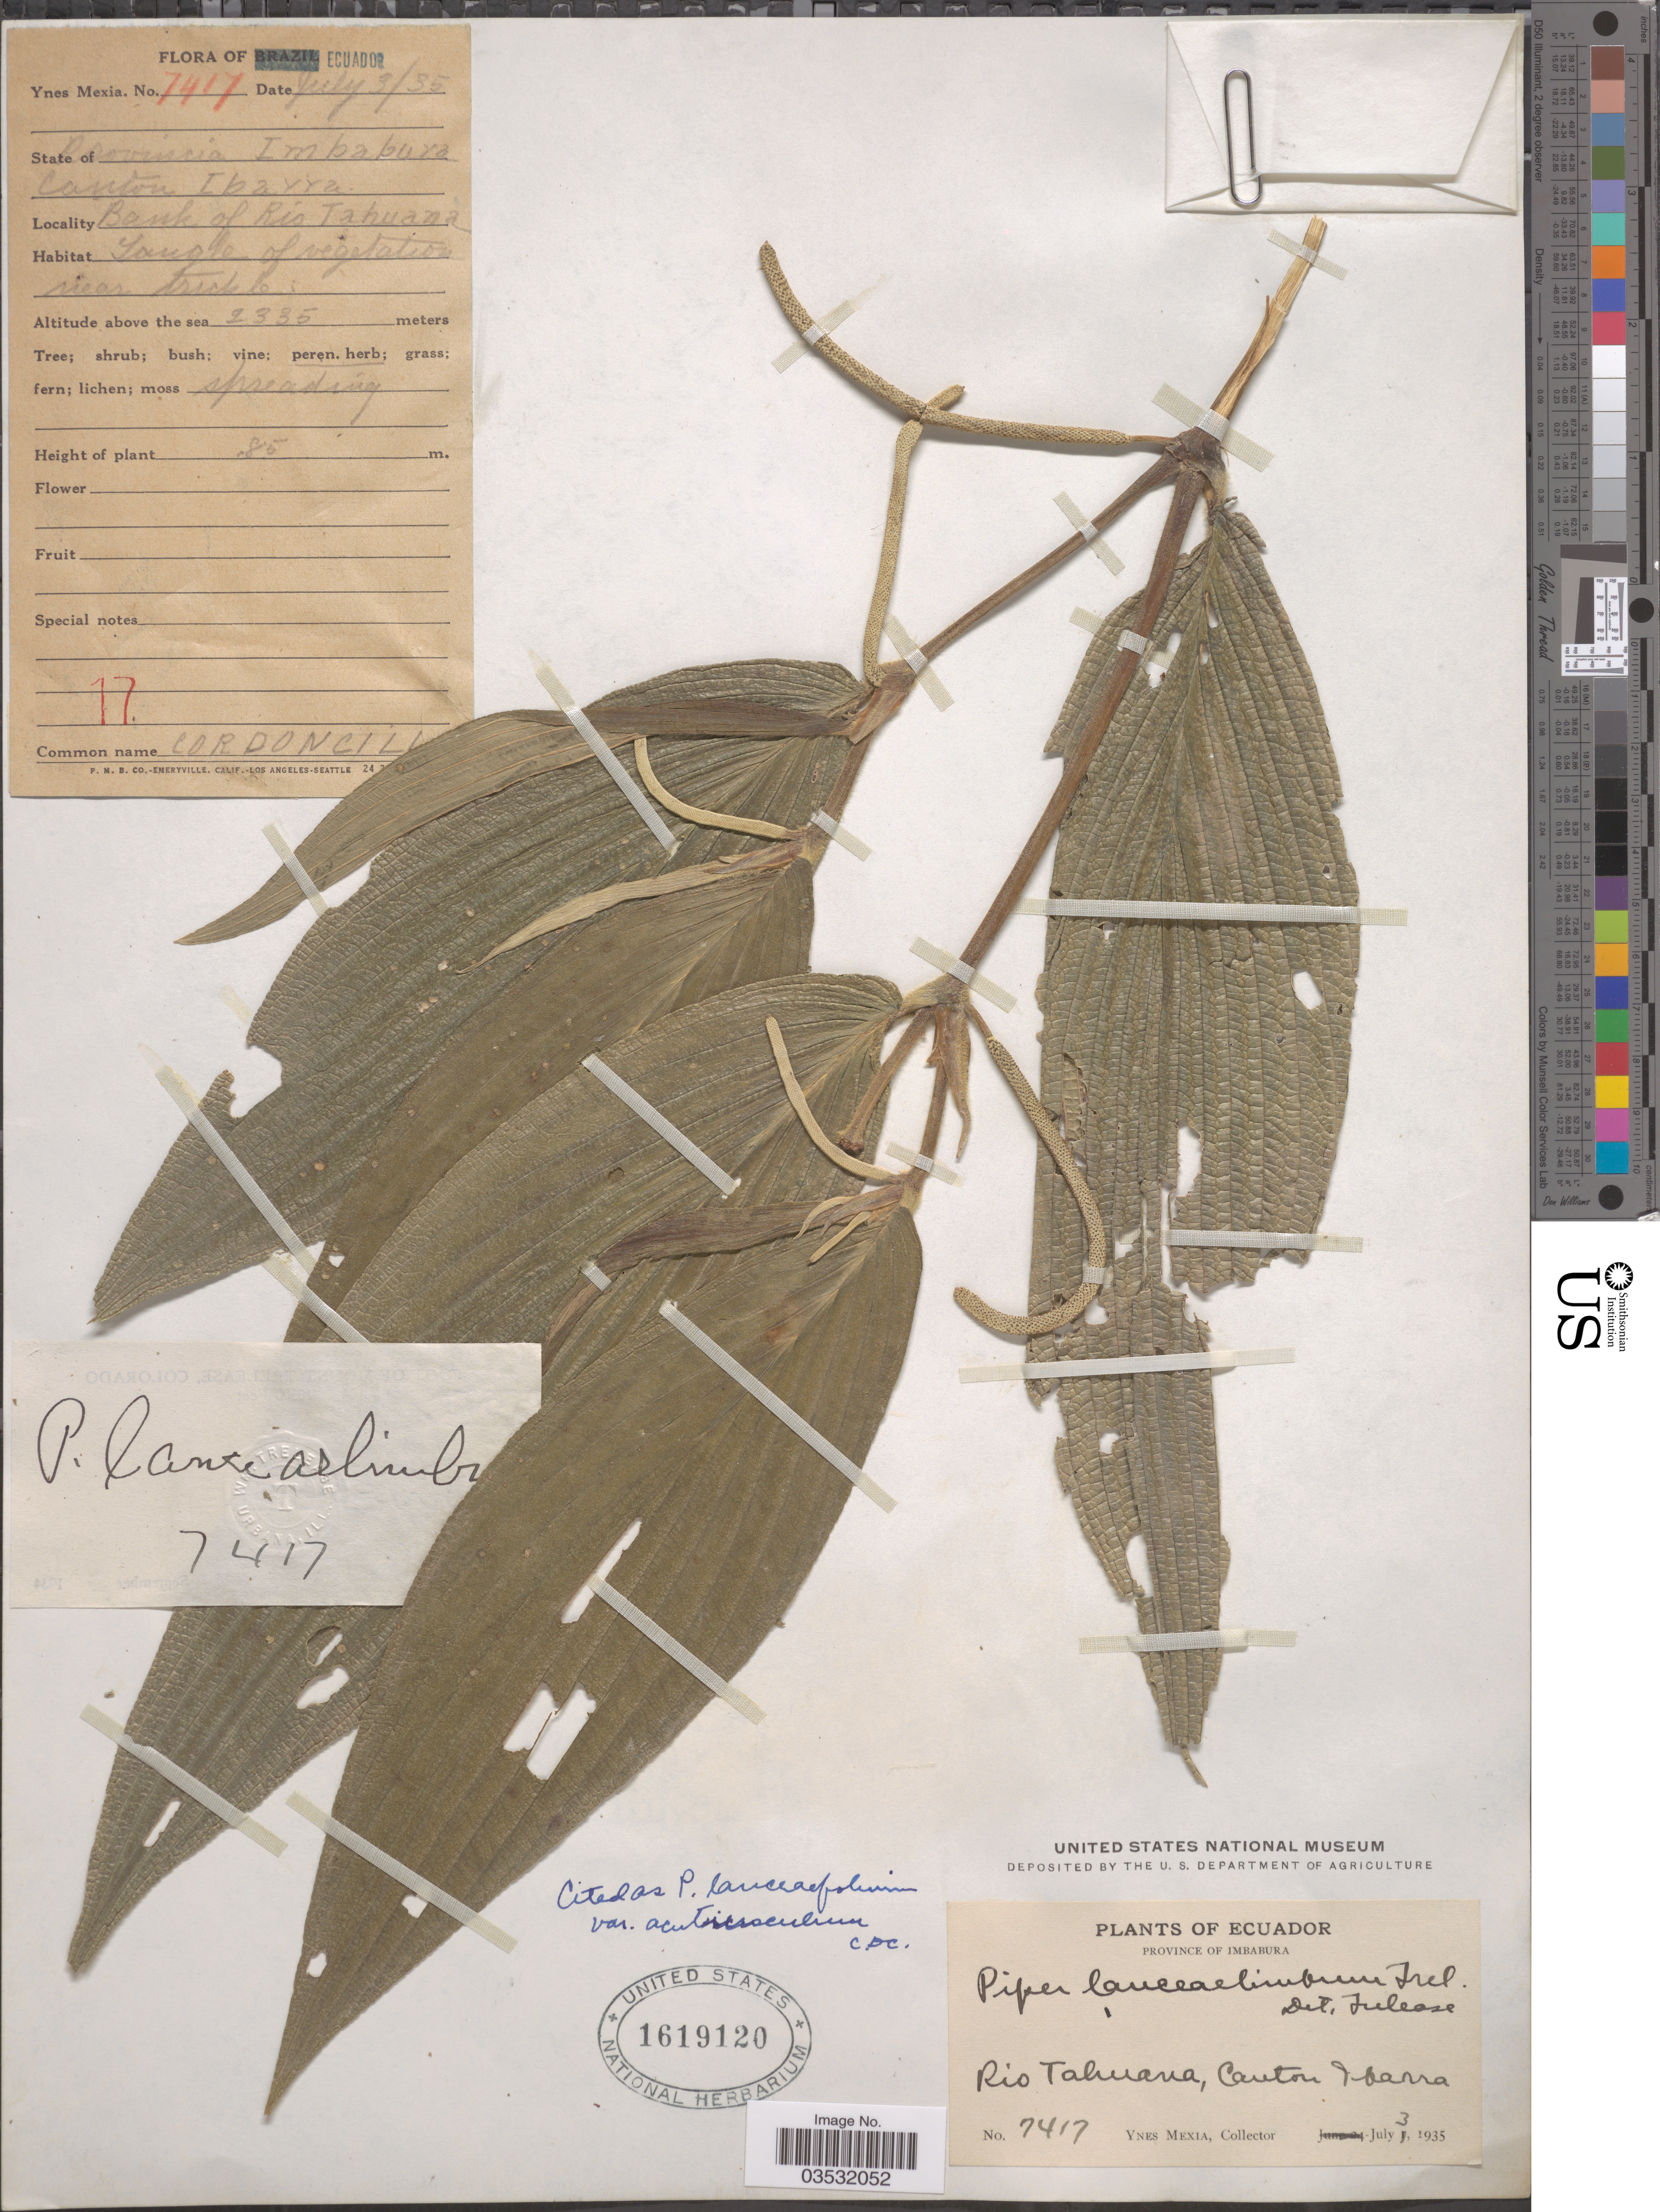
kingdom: Plantae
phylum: Tracheophyta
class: Magnoliopsida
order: Piperales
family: Piperaceae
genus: Piper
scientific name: Piper lanceifolium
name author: Kunth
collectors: Y. Mexia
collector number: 7417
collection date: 1935-07-03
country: Ecuador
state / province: Imbabura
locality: Rio Tahuana, Canton Ibarra. Bank of Rio Tahuana.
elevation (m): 2335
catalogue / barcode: US 1619120